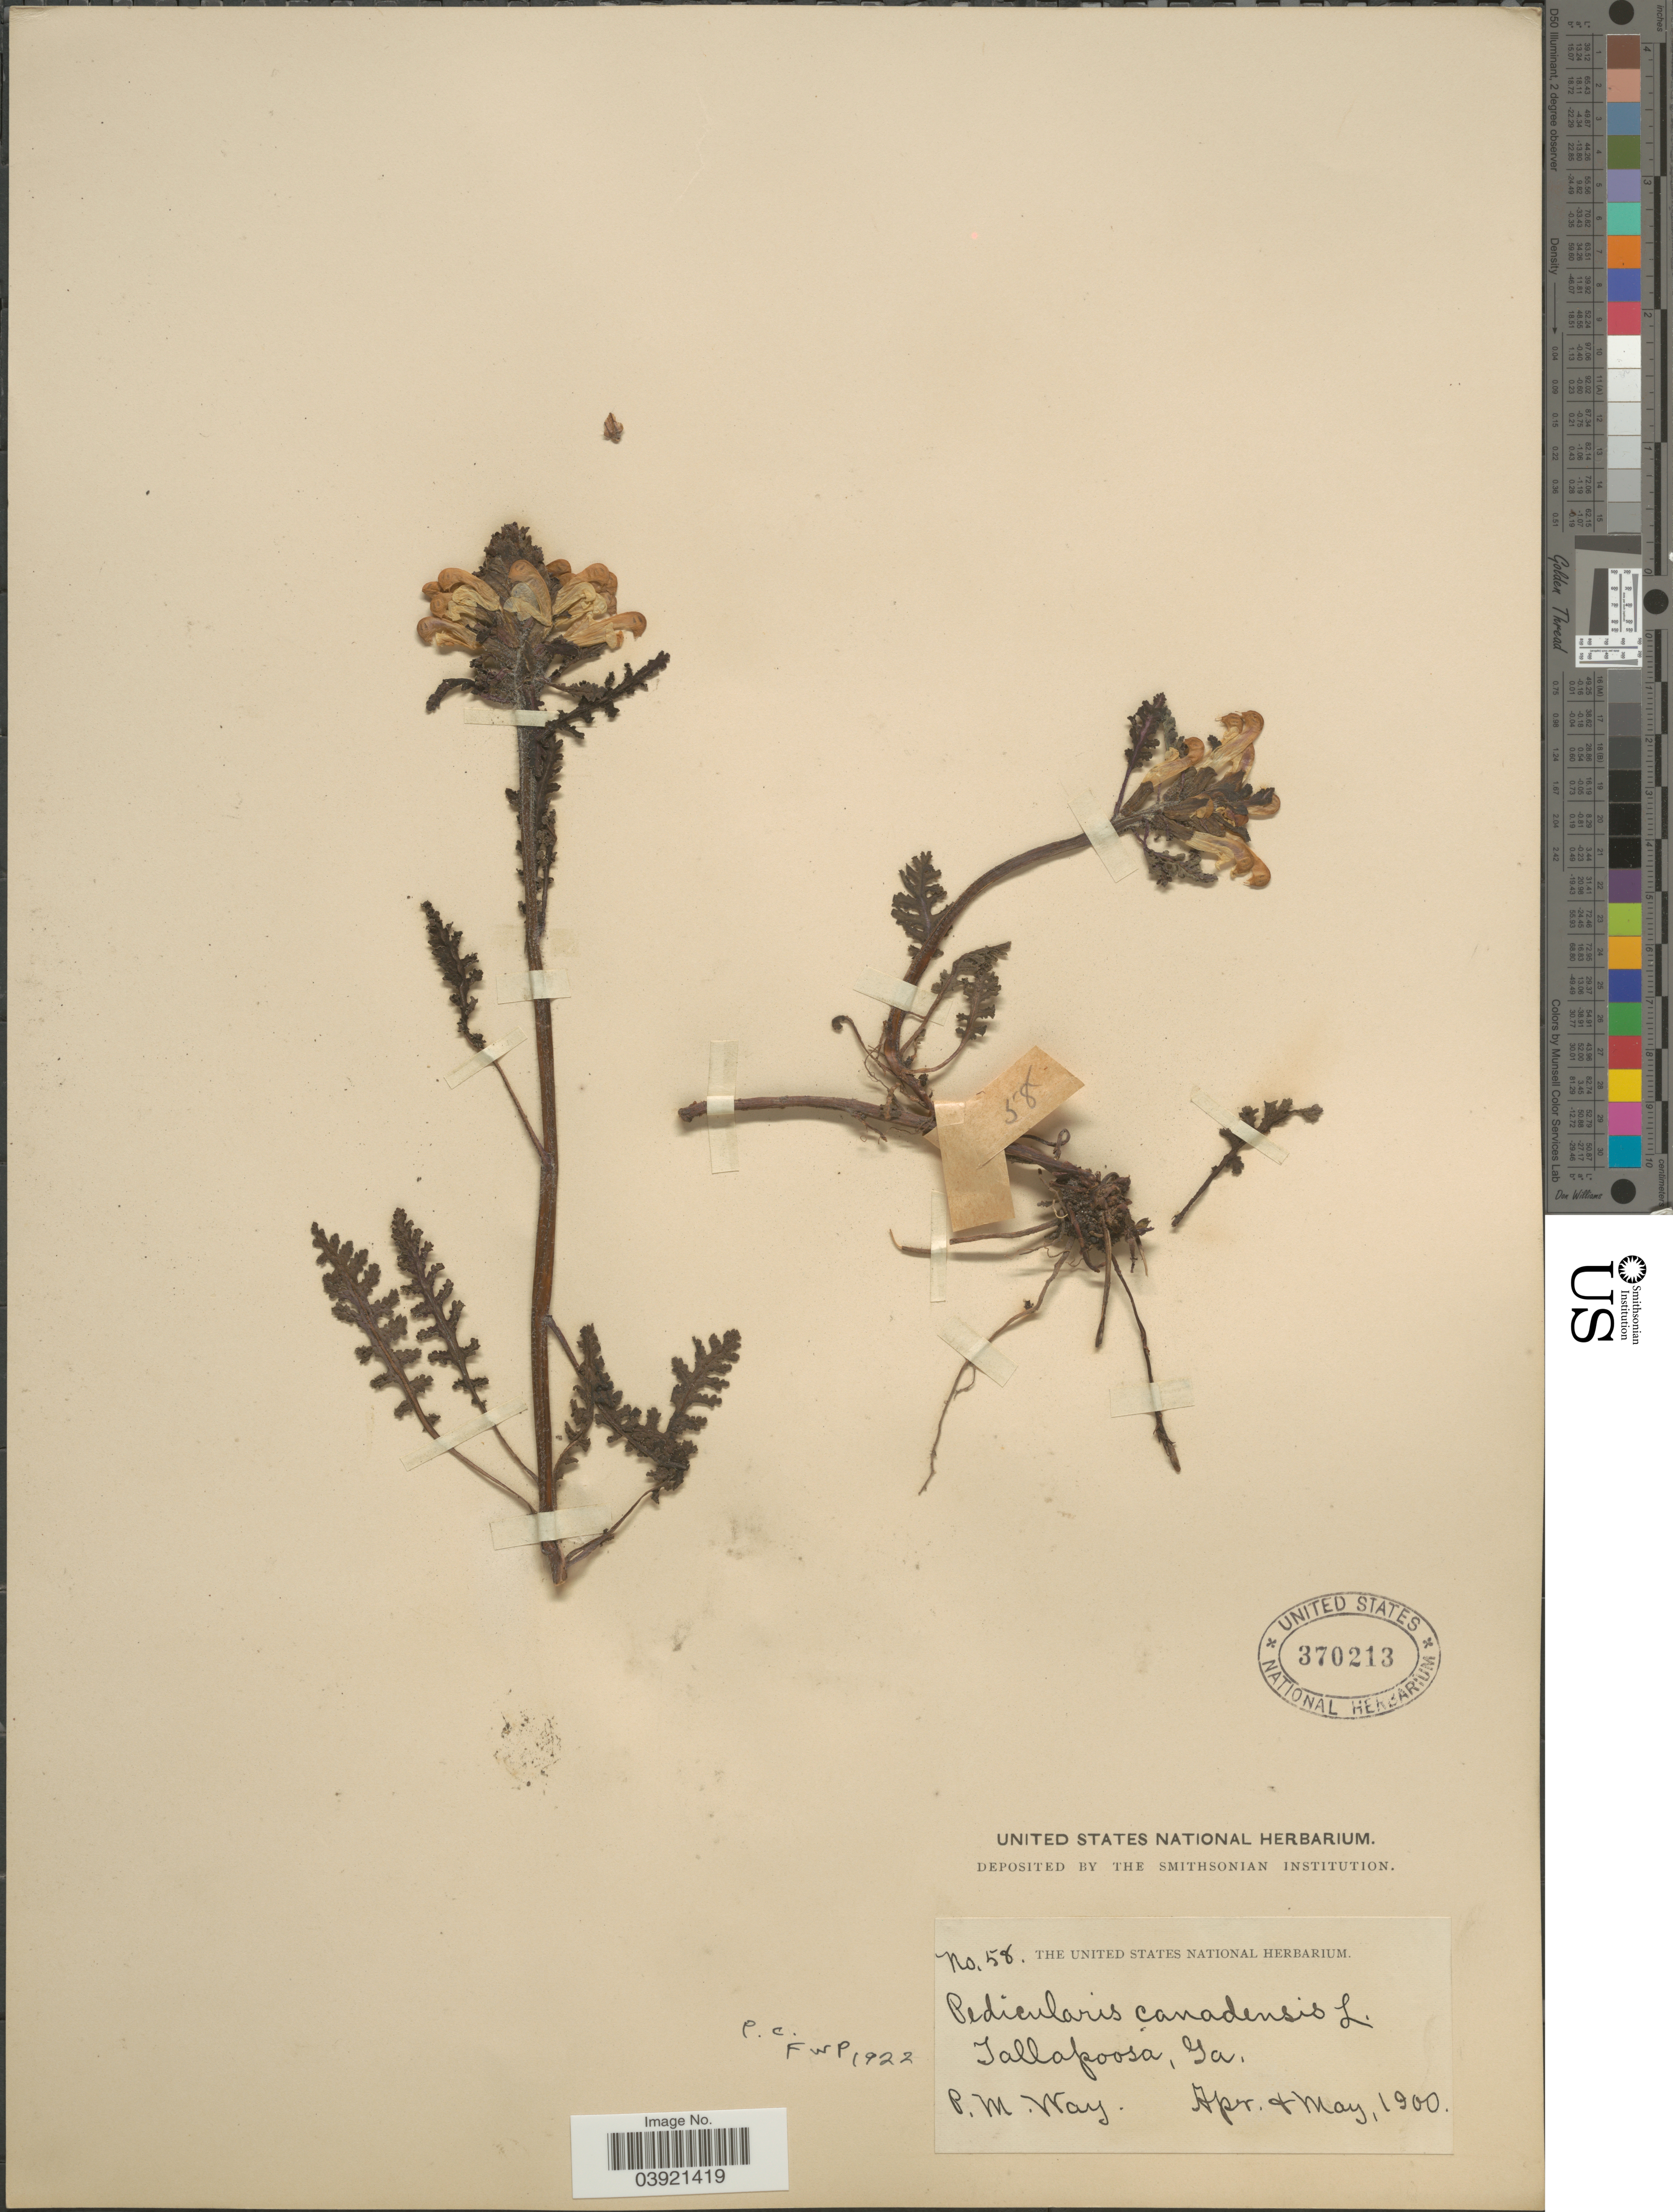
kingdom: Plantae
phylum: Tracheophyta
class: Magnoliopsida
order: Lamiales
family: Orobanchaceae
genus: Pedicularis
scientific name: Pedicularis canadensis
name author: L.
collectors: P. Way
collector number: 56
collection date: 1900-04/1900-05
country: United States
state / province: Georgia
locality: Tallapoosa.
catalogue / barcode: US 370213